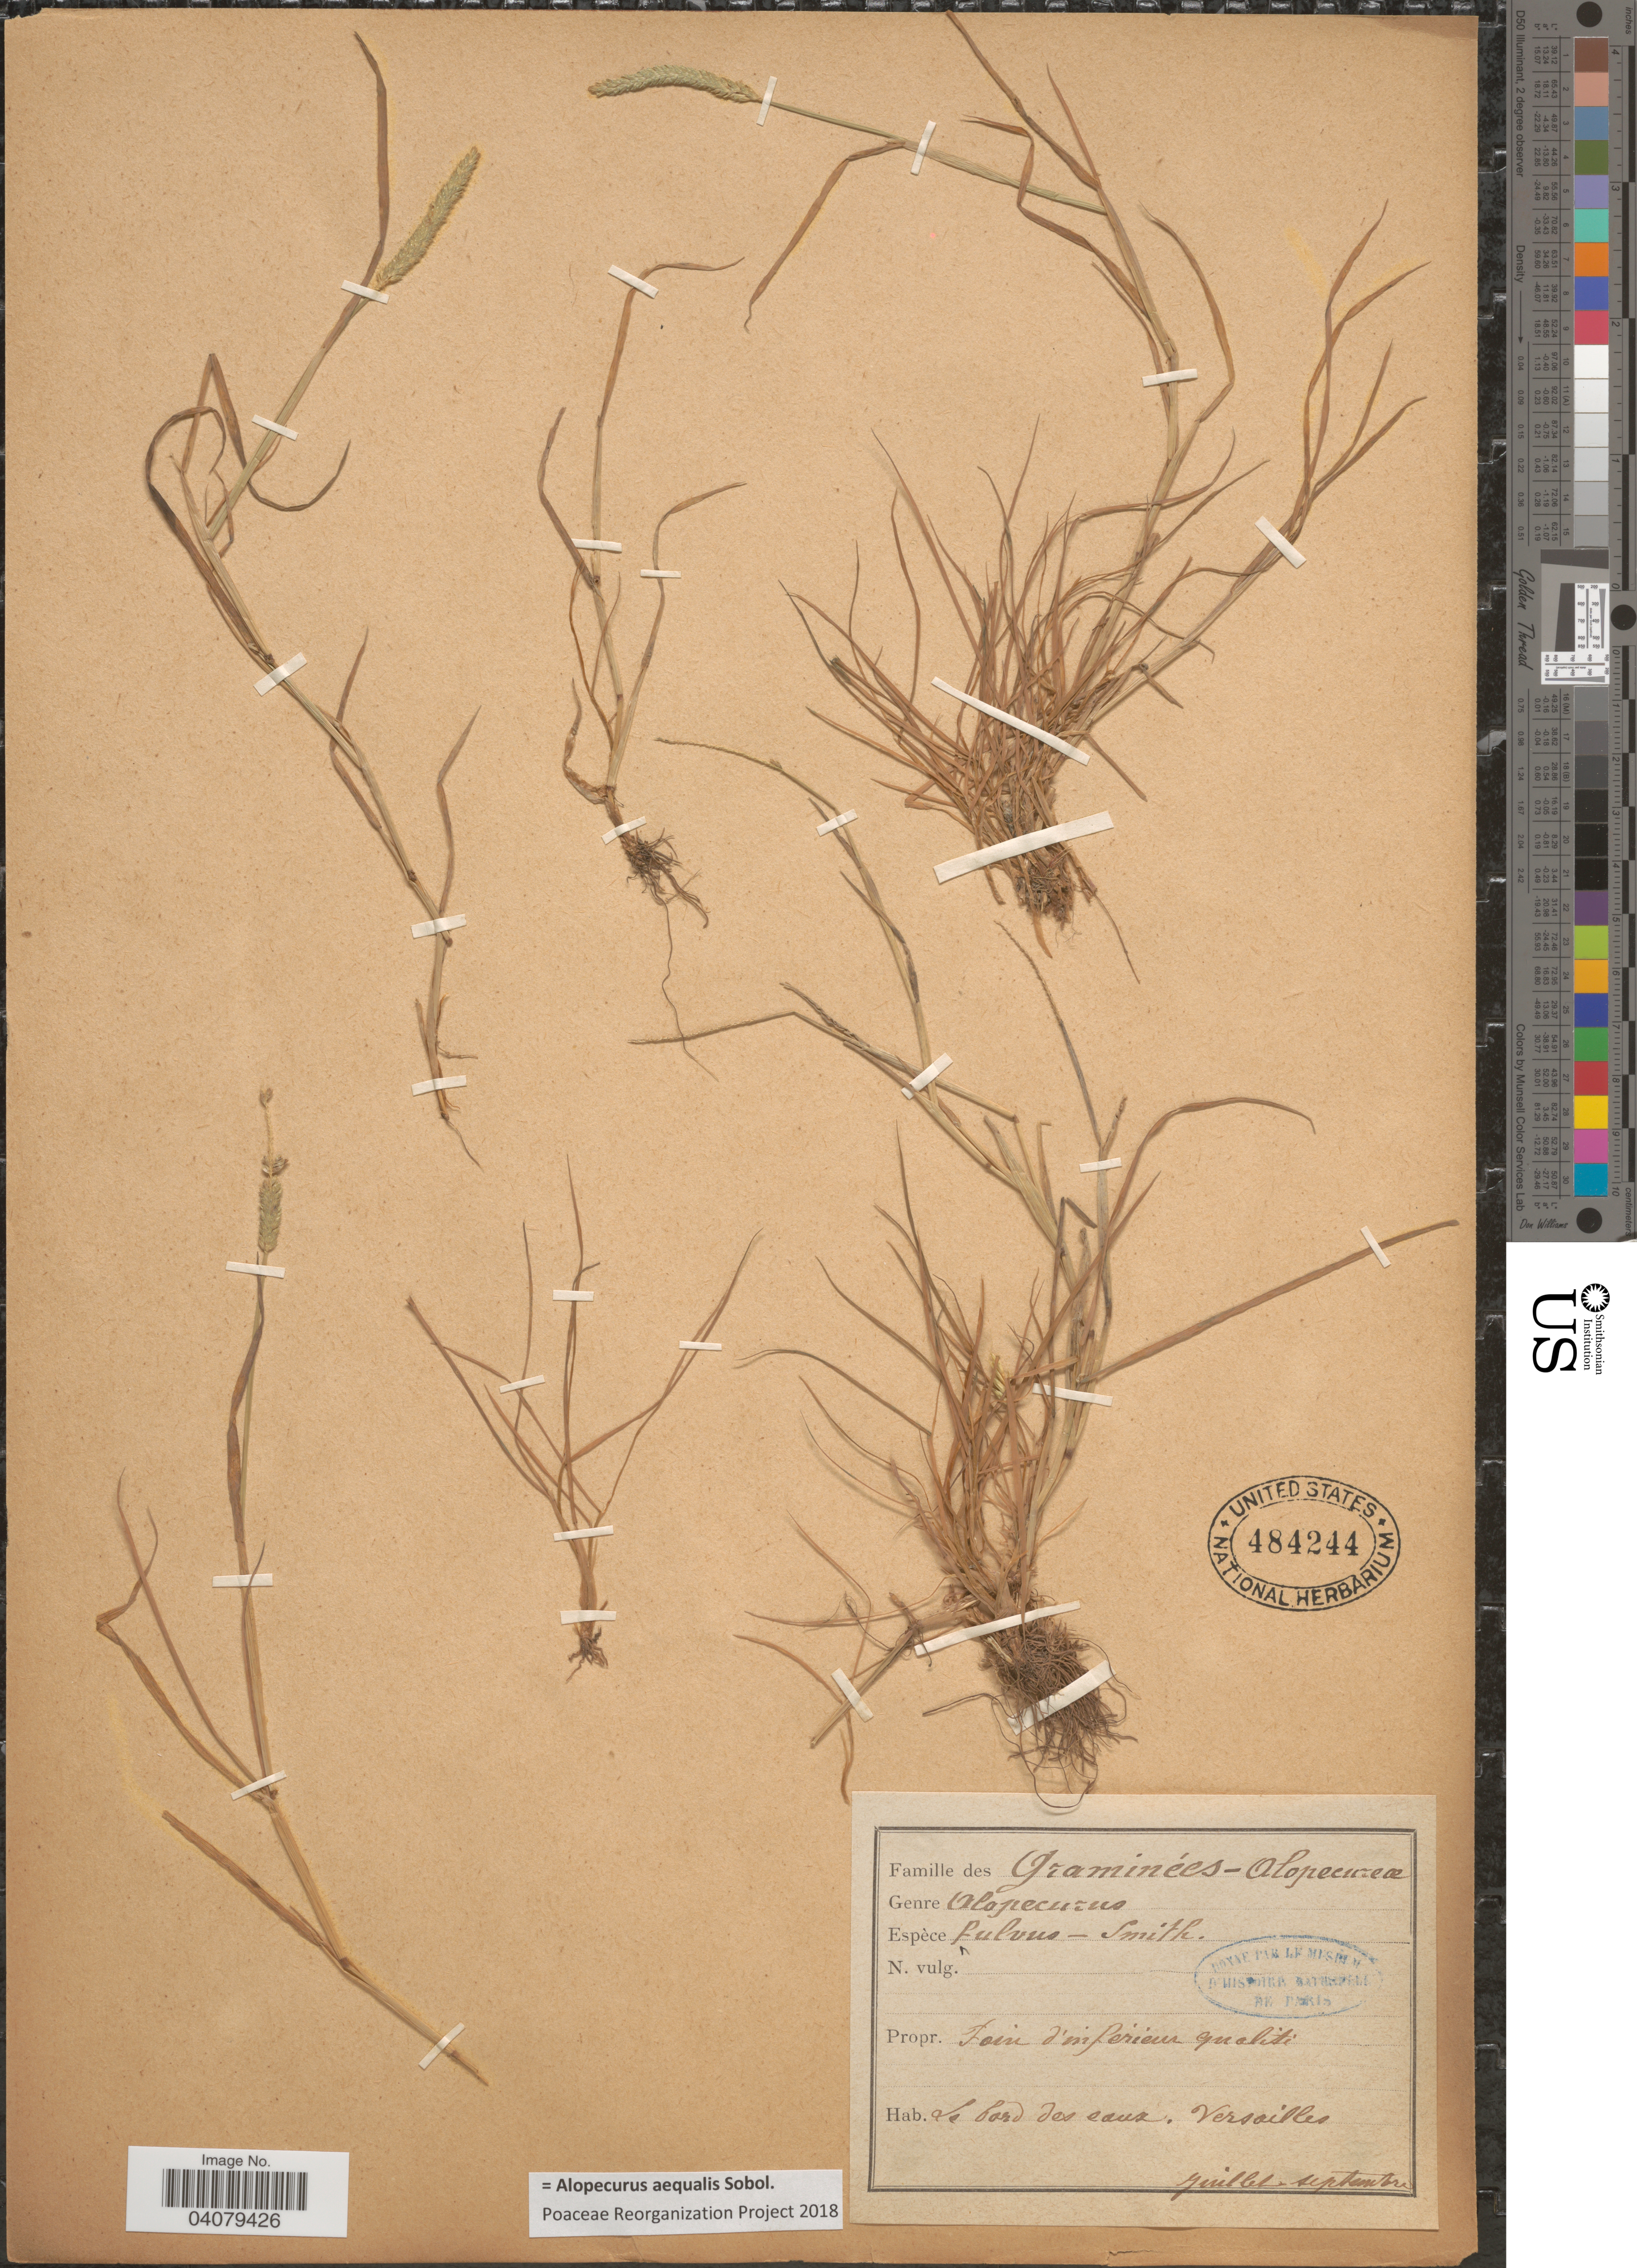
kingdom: Plantae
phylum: Tracheophyta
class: Liliopsida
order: Poales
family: Poaceae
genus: Alopecurus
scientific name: Alopecurus arundinaceus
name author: Poir.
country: France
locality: Le bord des eaux. Versailles.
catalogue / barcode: US 484244